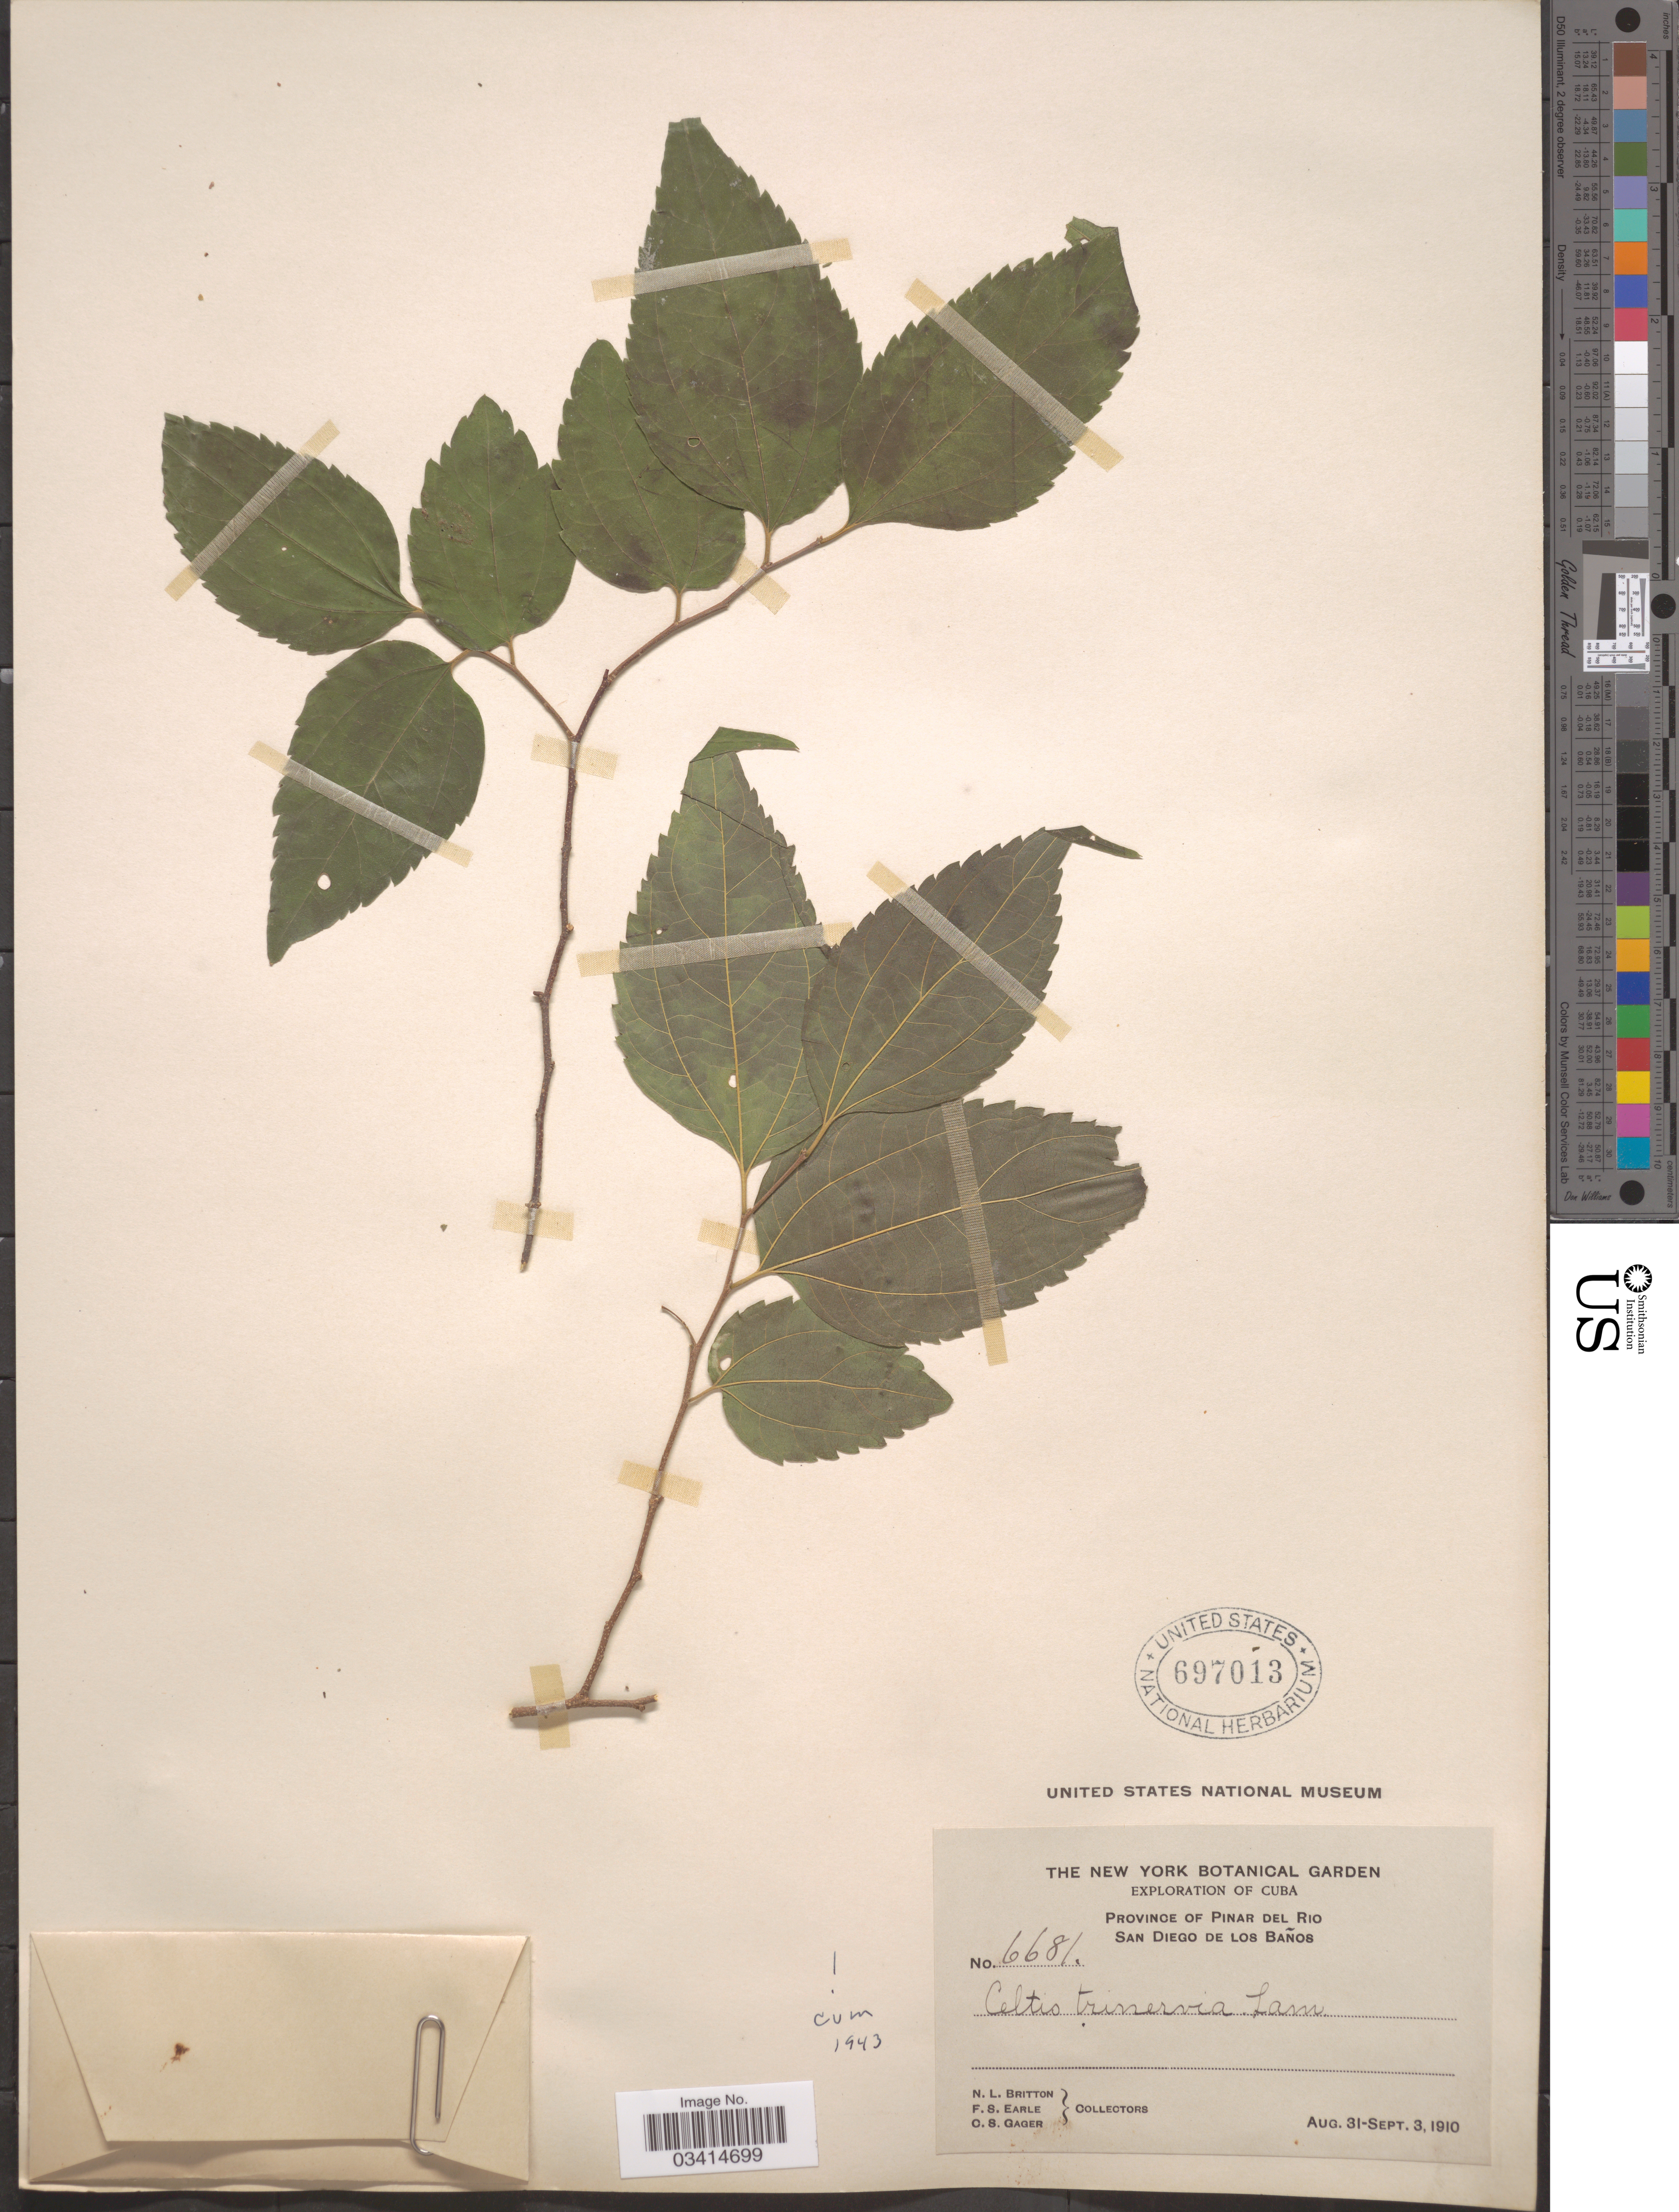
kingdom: Plantae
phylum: Tracheophyta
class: Magnoliopsida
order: Rosales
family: Cannabaceae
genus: Celtis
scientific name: Celtis trinervia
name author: Lam.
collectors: N. Britton, F. S. Earle & C. Gager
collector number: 6681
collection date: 1910-08-31/1910-09-03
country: Cuba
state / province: Pinar del Río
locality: San Diego de Los Baños.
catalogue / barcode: US 697013